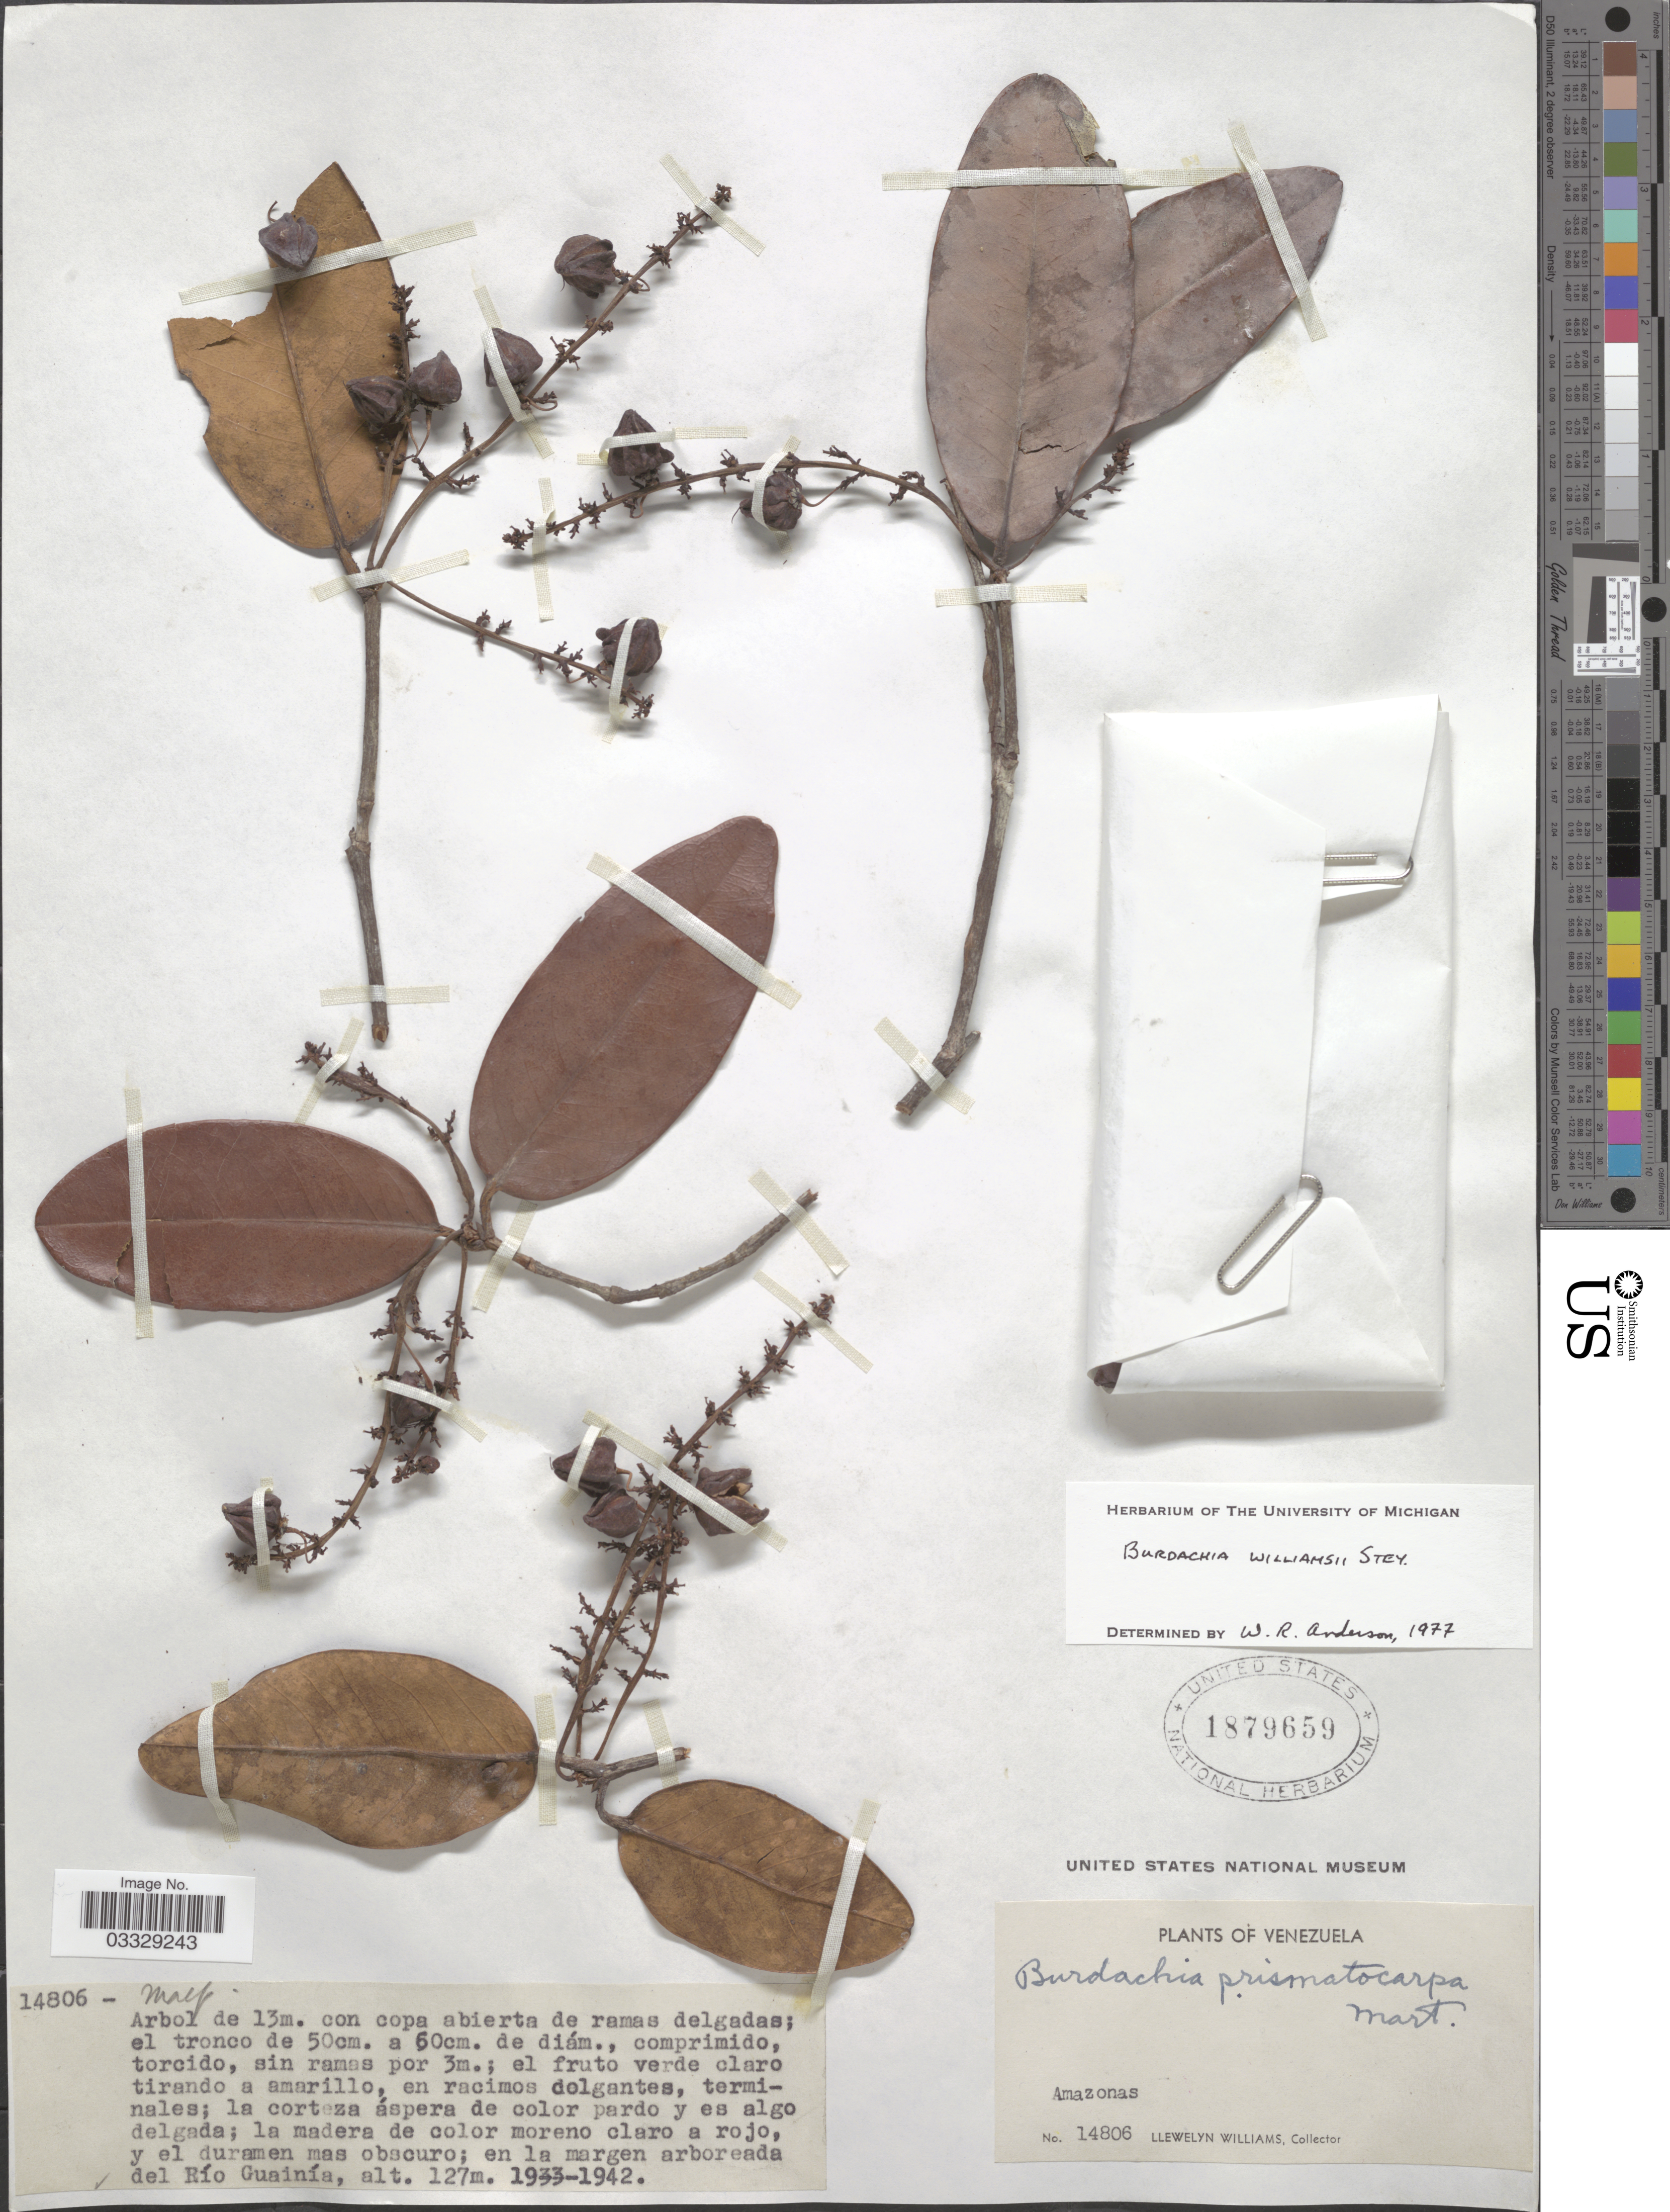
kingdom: Plantae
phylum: Tracheophyta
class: Magnoliopsida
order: Malpighiales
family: Malpighiaceae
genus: Burdachia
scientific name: Burdachia williamsii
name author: Steyerm.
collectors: Ll. Williams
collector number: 14806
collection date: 1933/1942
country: Venezuela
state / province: Amazonas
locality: En la margen arboreada del Río Guainía.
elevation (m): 127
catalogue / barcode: US 1879659